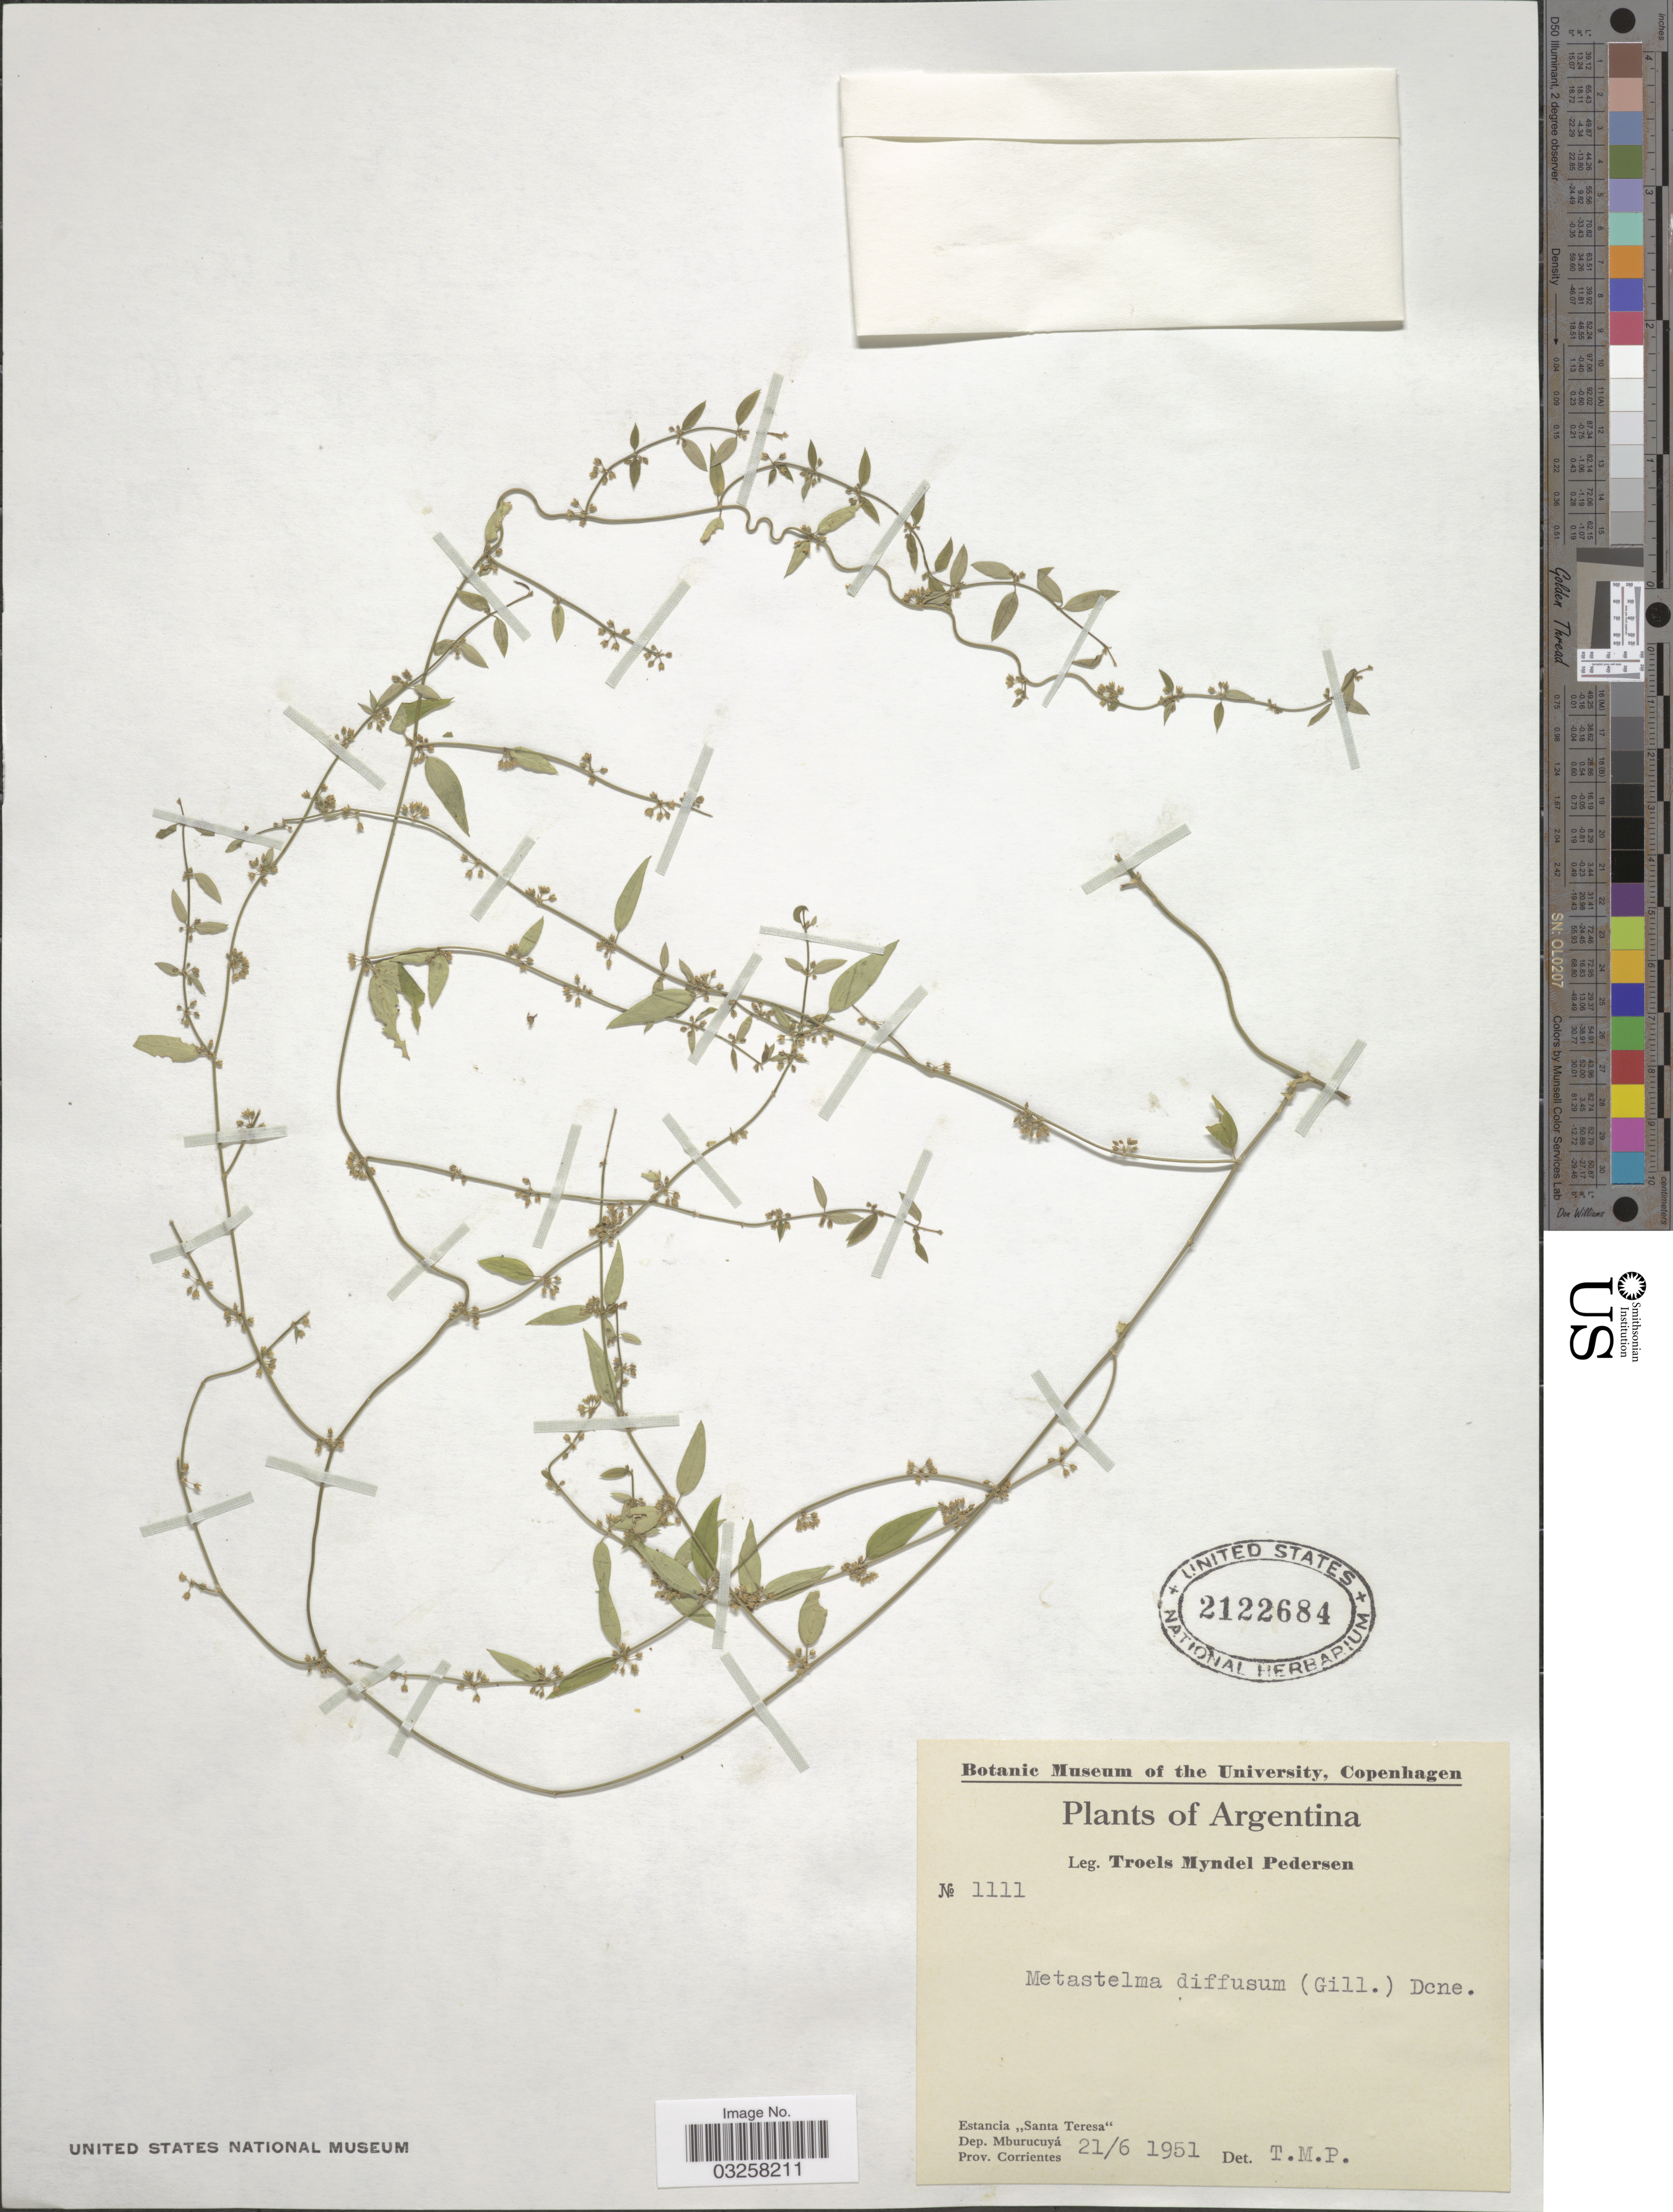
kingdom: Plantae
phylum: Tracheophyta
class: Magnoliopsida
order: Gentianales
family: Apocynaceae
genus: Metastelma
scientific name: Metastelma diffusum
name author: (Gillies ex Hook. & Arn.) Decne.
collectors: T. Pederson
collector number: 1111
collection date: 1951-06-21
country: Argentina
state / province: Corrientes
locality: Estancia "Santa Teresa", Dep. Mburucuyá, Prov. Corrientes.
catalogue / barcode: US 2122684